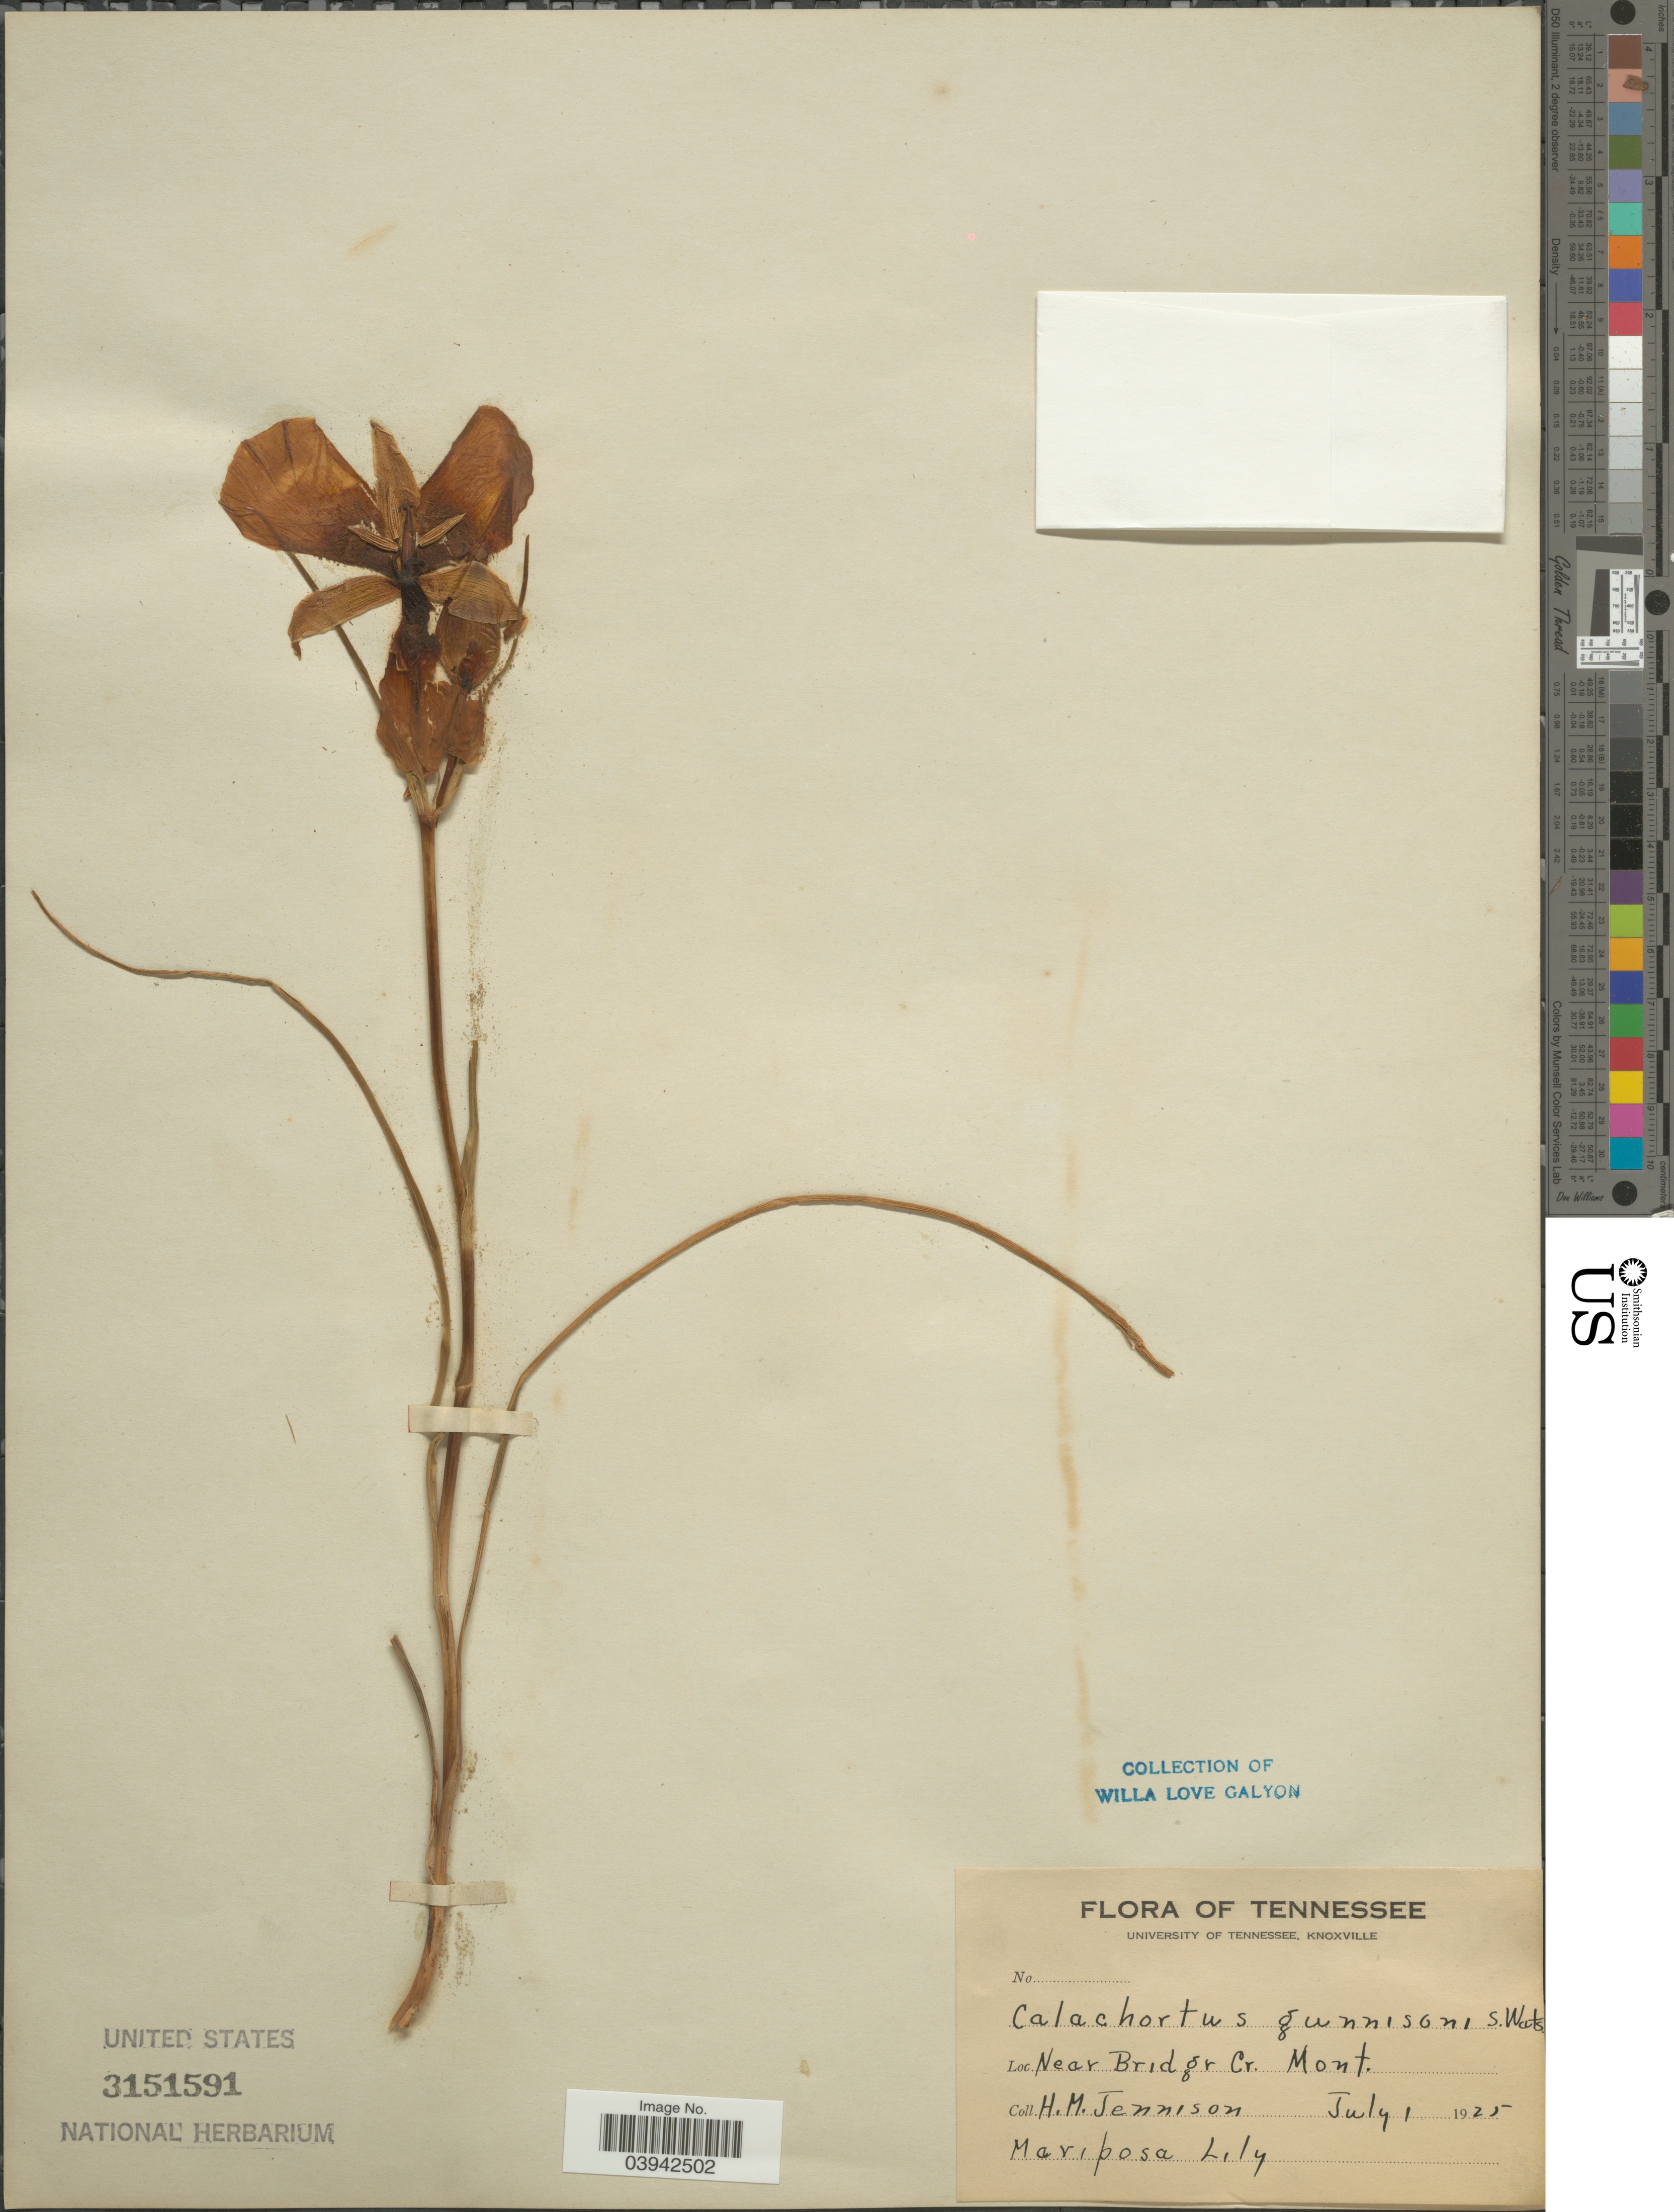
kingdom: Plantae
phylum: Tracheophyta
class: Liliopsida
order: Liliales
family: Liliaceae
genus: Calochortus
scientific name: Calochortus gunnisonii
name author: S. Watson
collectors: H. Jennison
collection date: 1925-07-01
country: United States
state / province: Montana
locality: Near Bridgr Cr.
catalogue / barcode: US 3151591